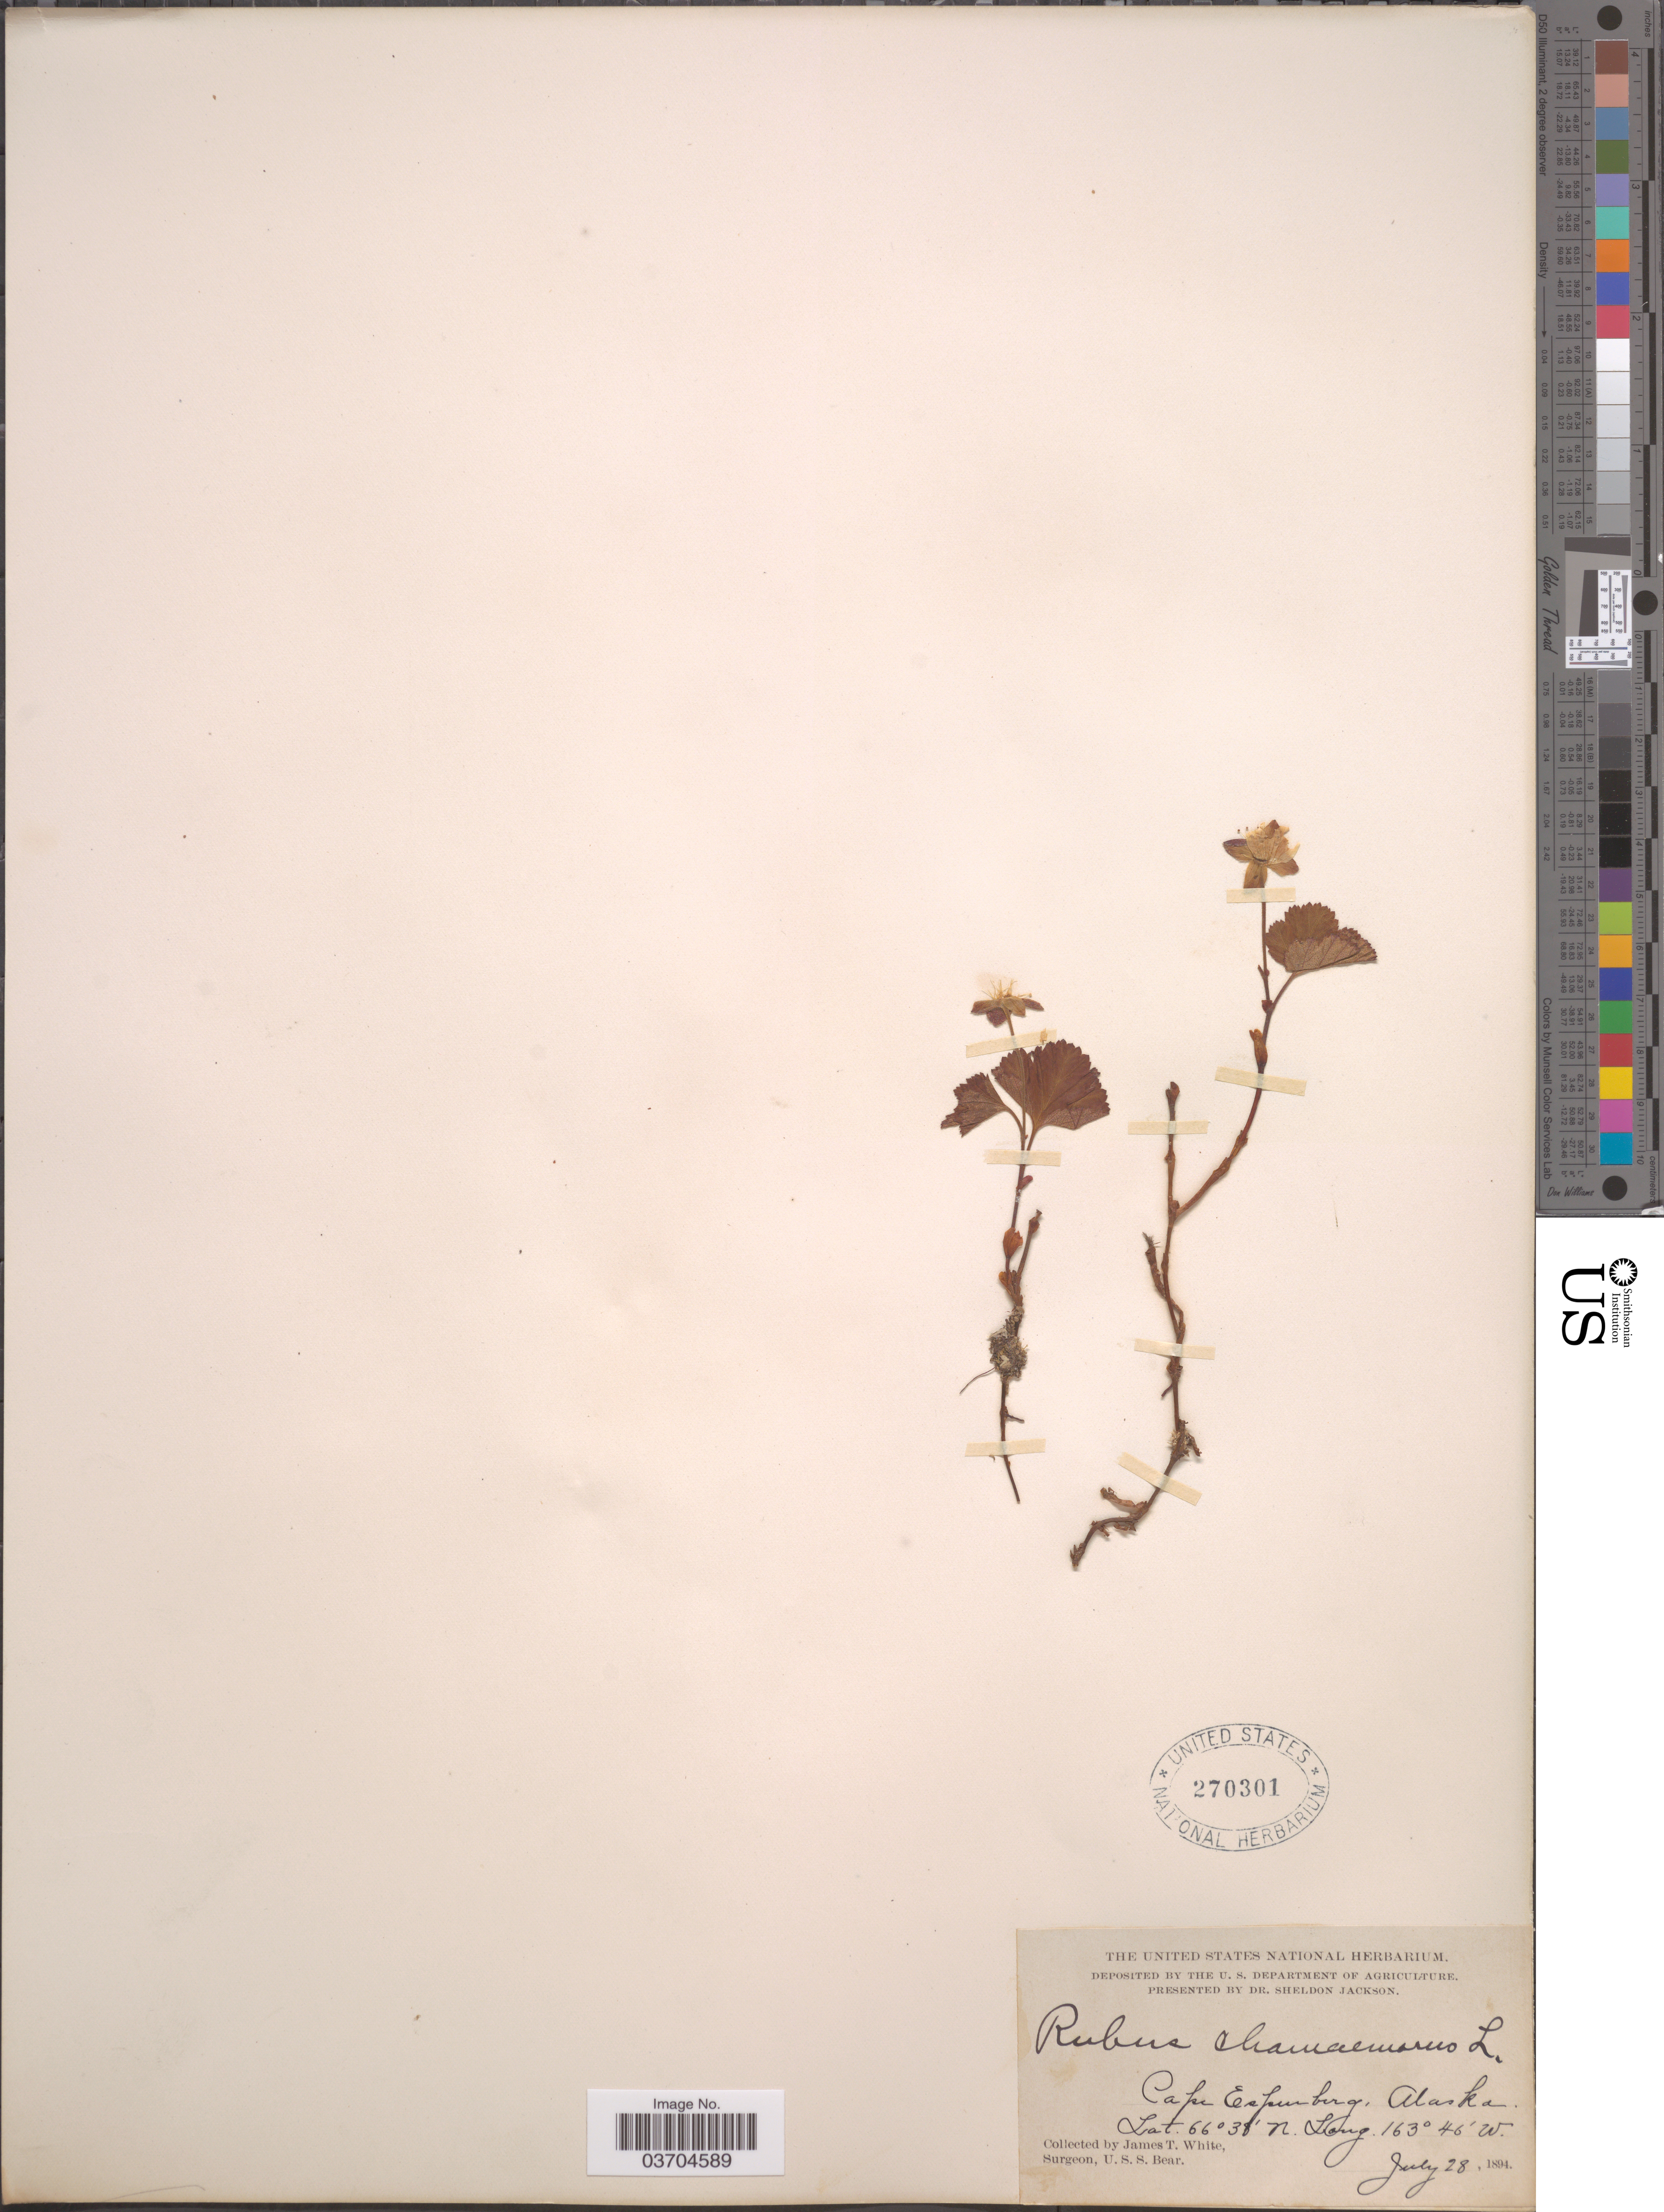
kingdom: Plantae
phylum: Tracheophyta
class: Magnoliopsida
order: Rosales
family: Rosaceae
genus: Rubus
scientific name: Rubus chamaemorus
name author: L.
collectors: J. T. White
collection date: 1894-07-28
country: United States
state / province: Alaska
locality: Cape Espenberg.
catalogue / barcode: US 270301